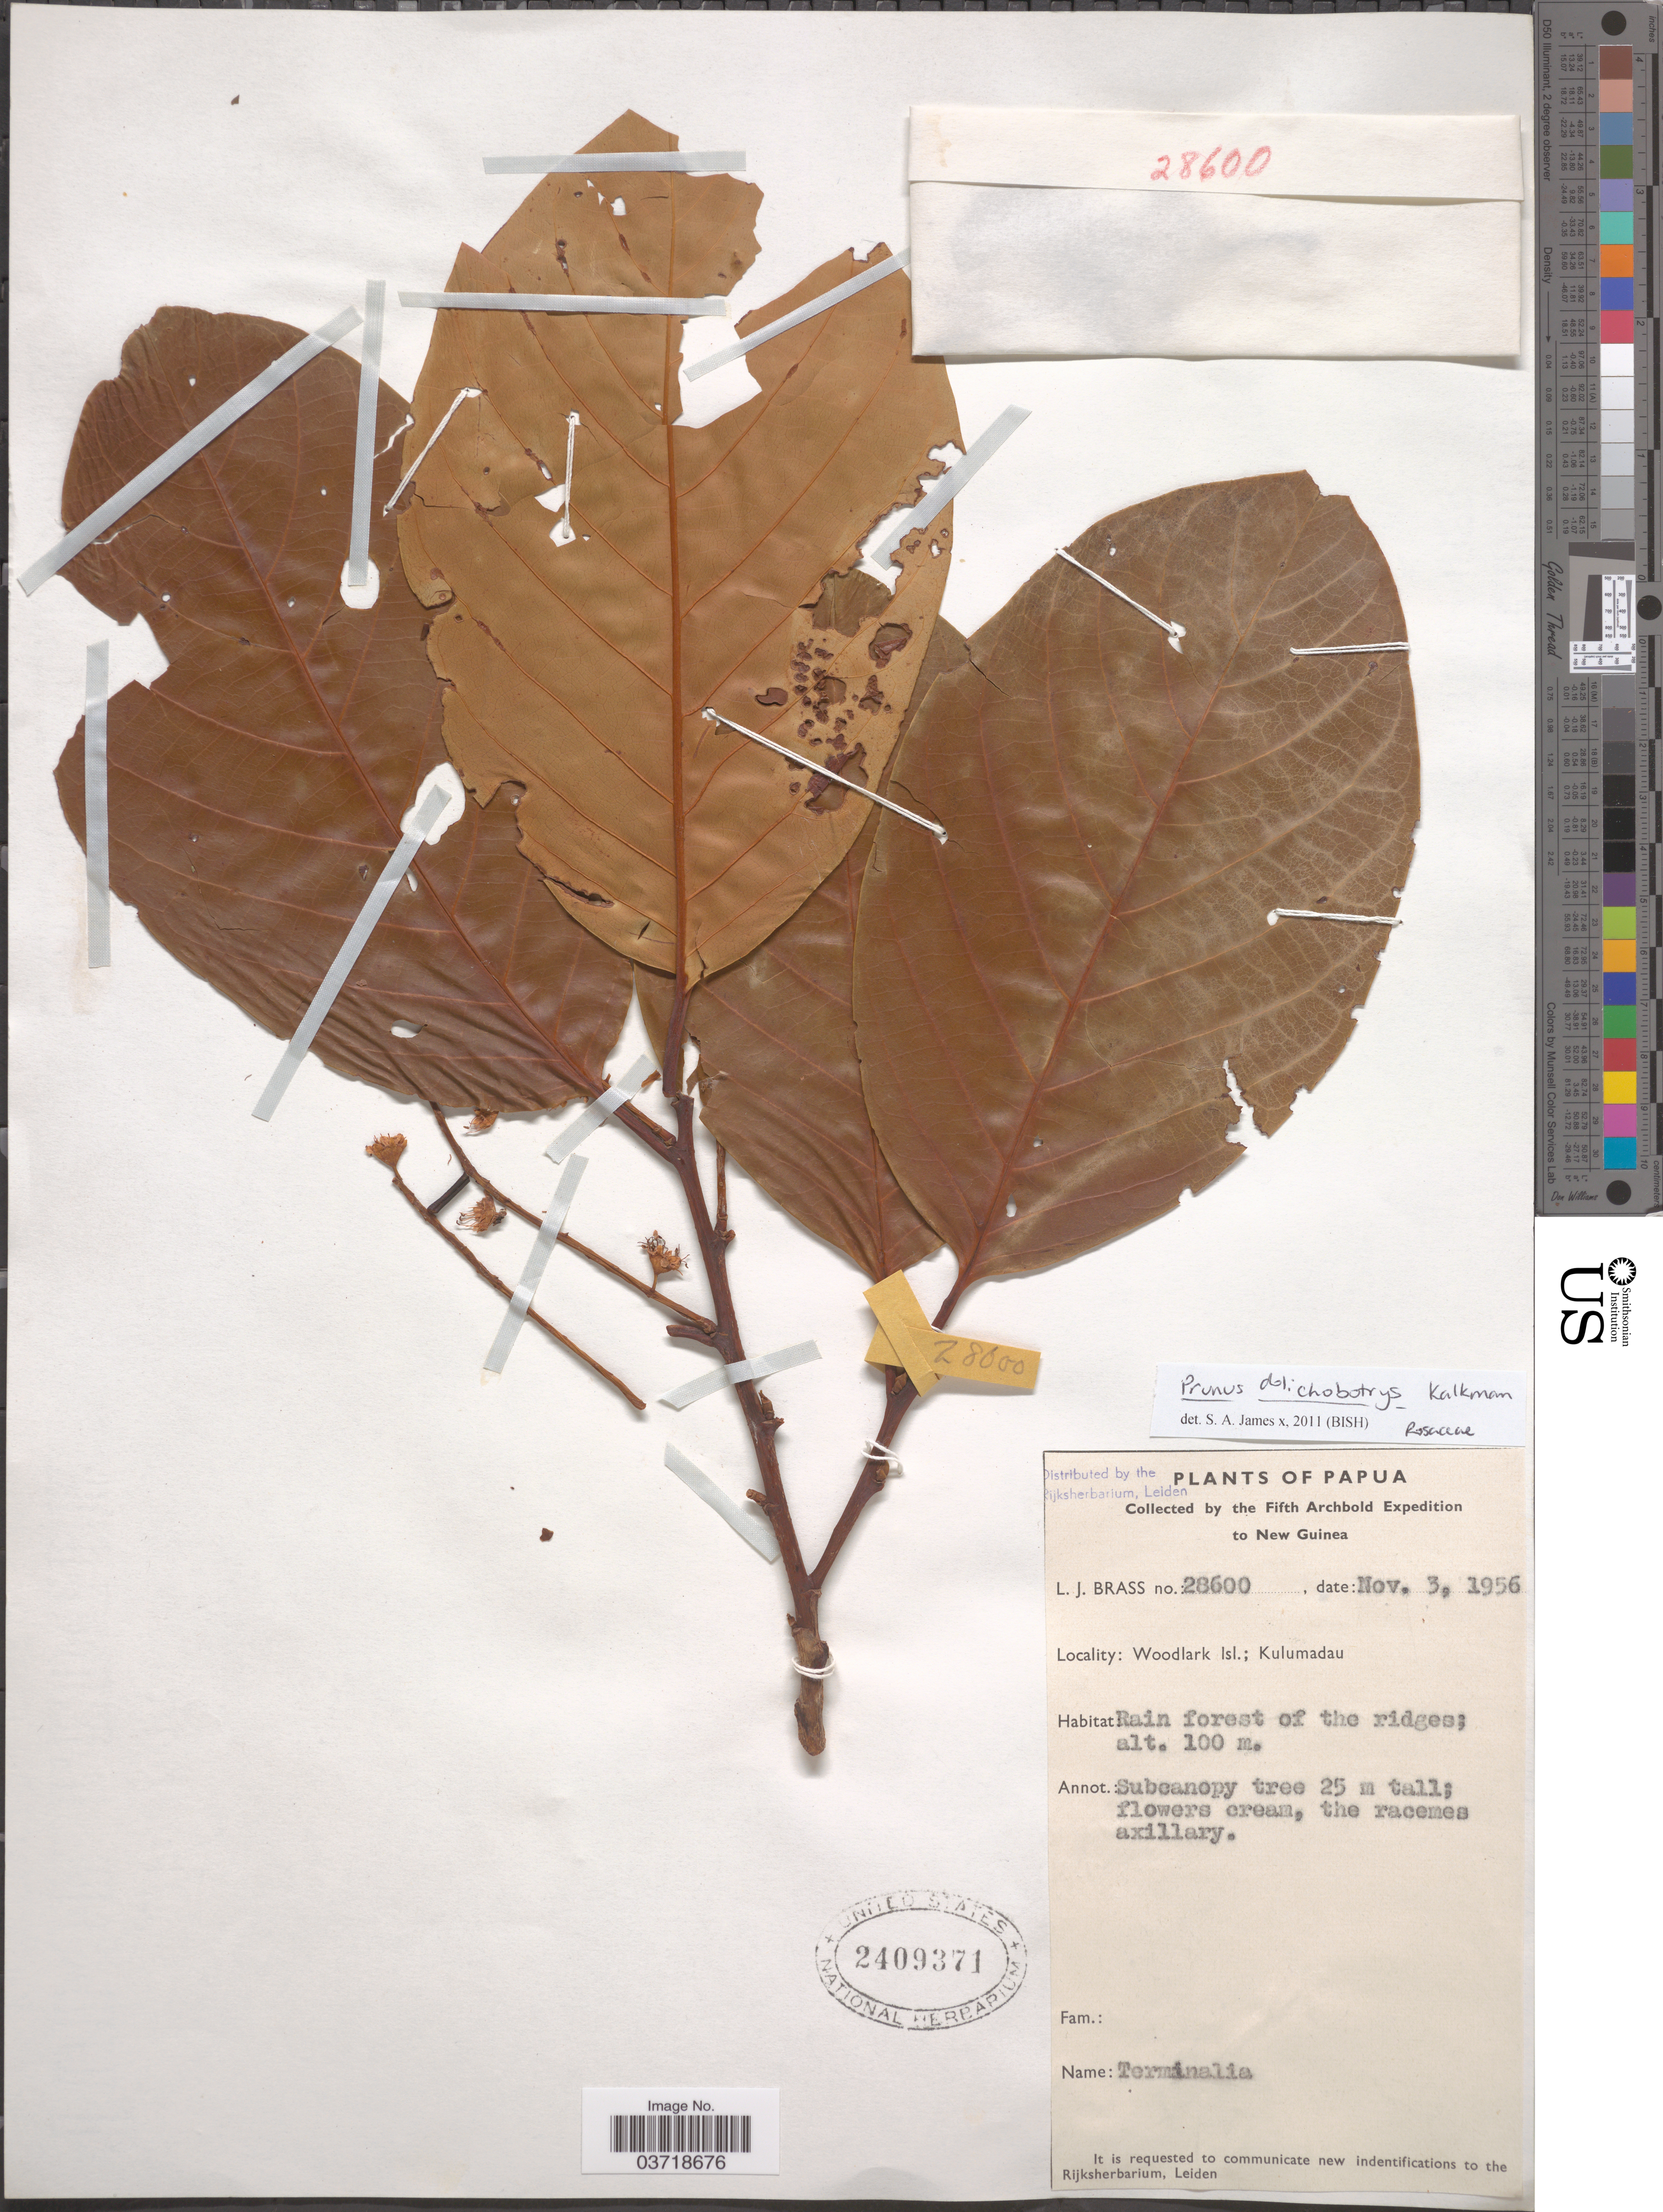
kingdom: Plantae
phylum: Tracheophyta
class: Magnoliopsida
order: Rosales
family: Rosaceae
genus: Prunus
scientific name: Prunus dolichobotrys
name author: (Lauterb. & K. Schum.) Kalkman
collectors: L. J. Brass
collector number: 28600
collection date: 1956-11-03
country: Papua New Guinea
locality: Papua. New Guinea. Woodlark Isl.; Kulumadau.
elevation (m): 100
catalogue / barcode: US 2409371